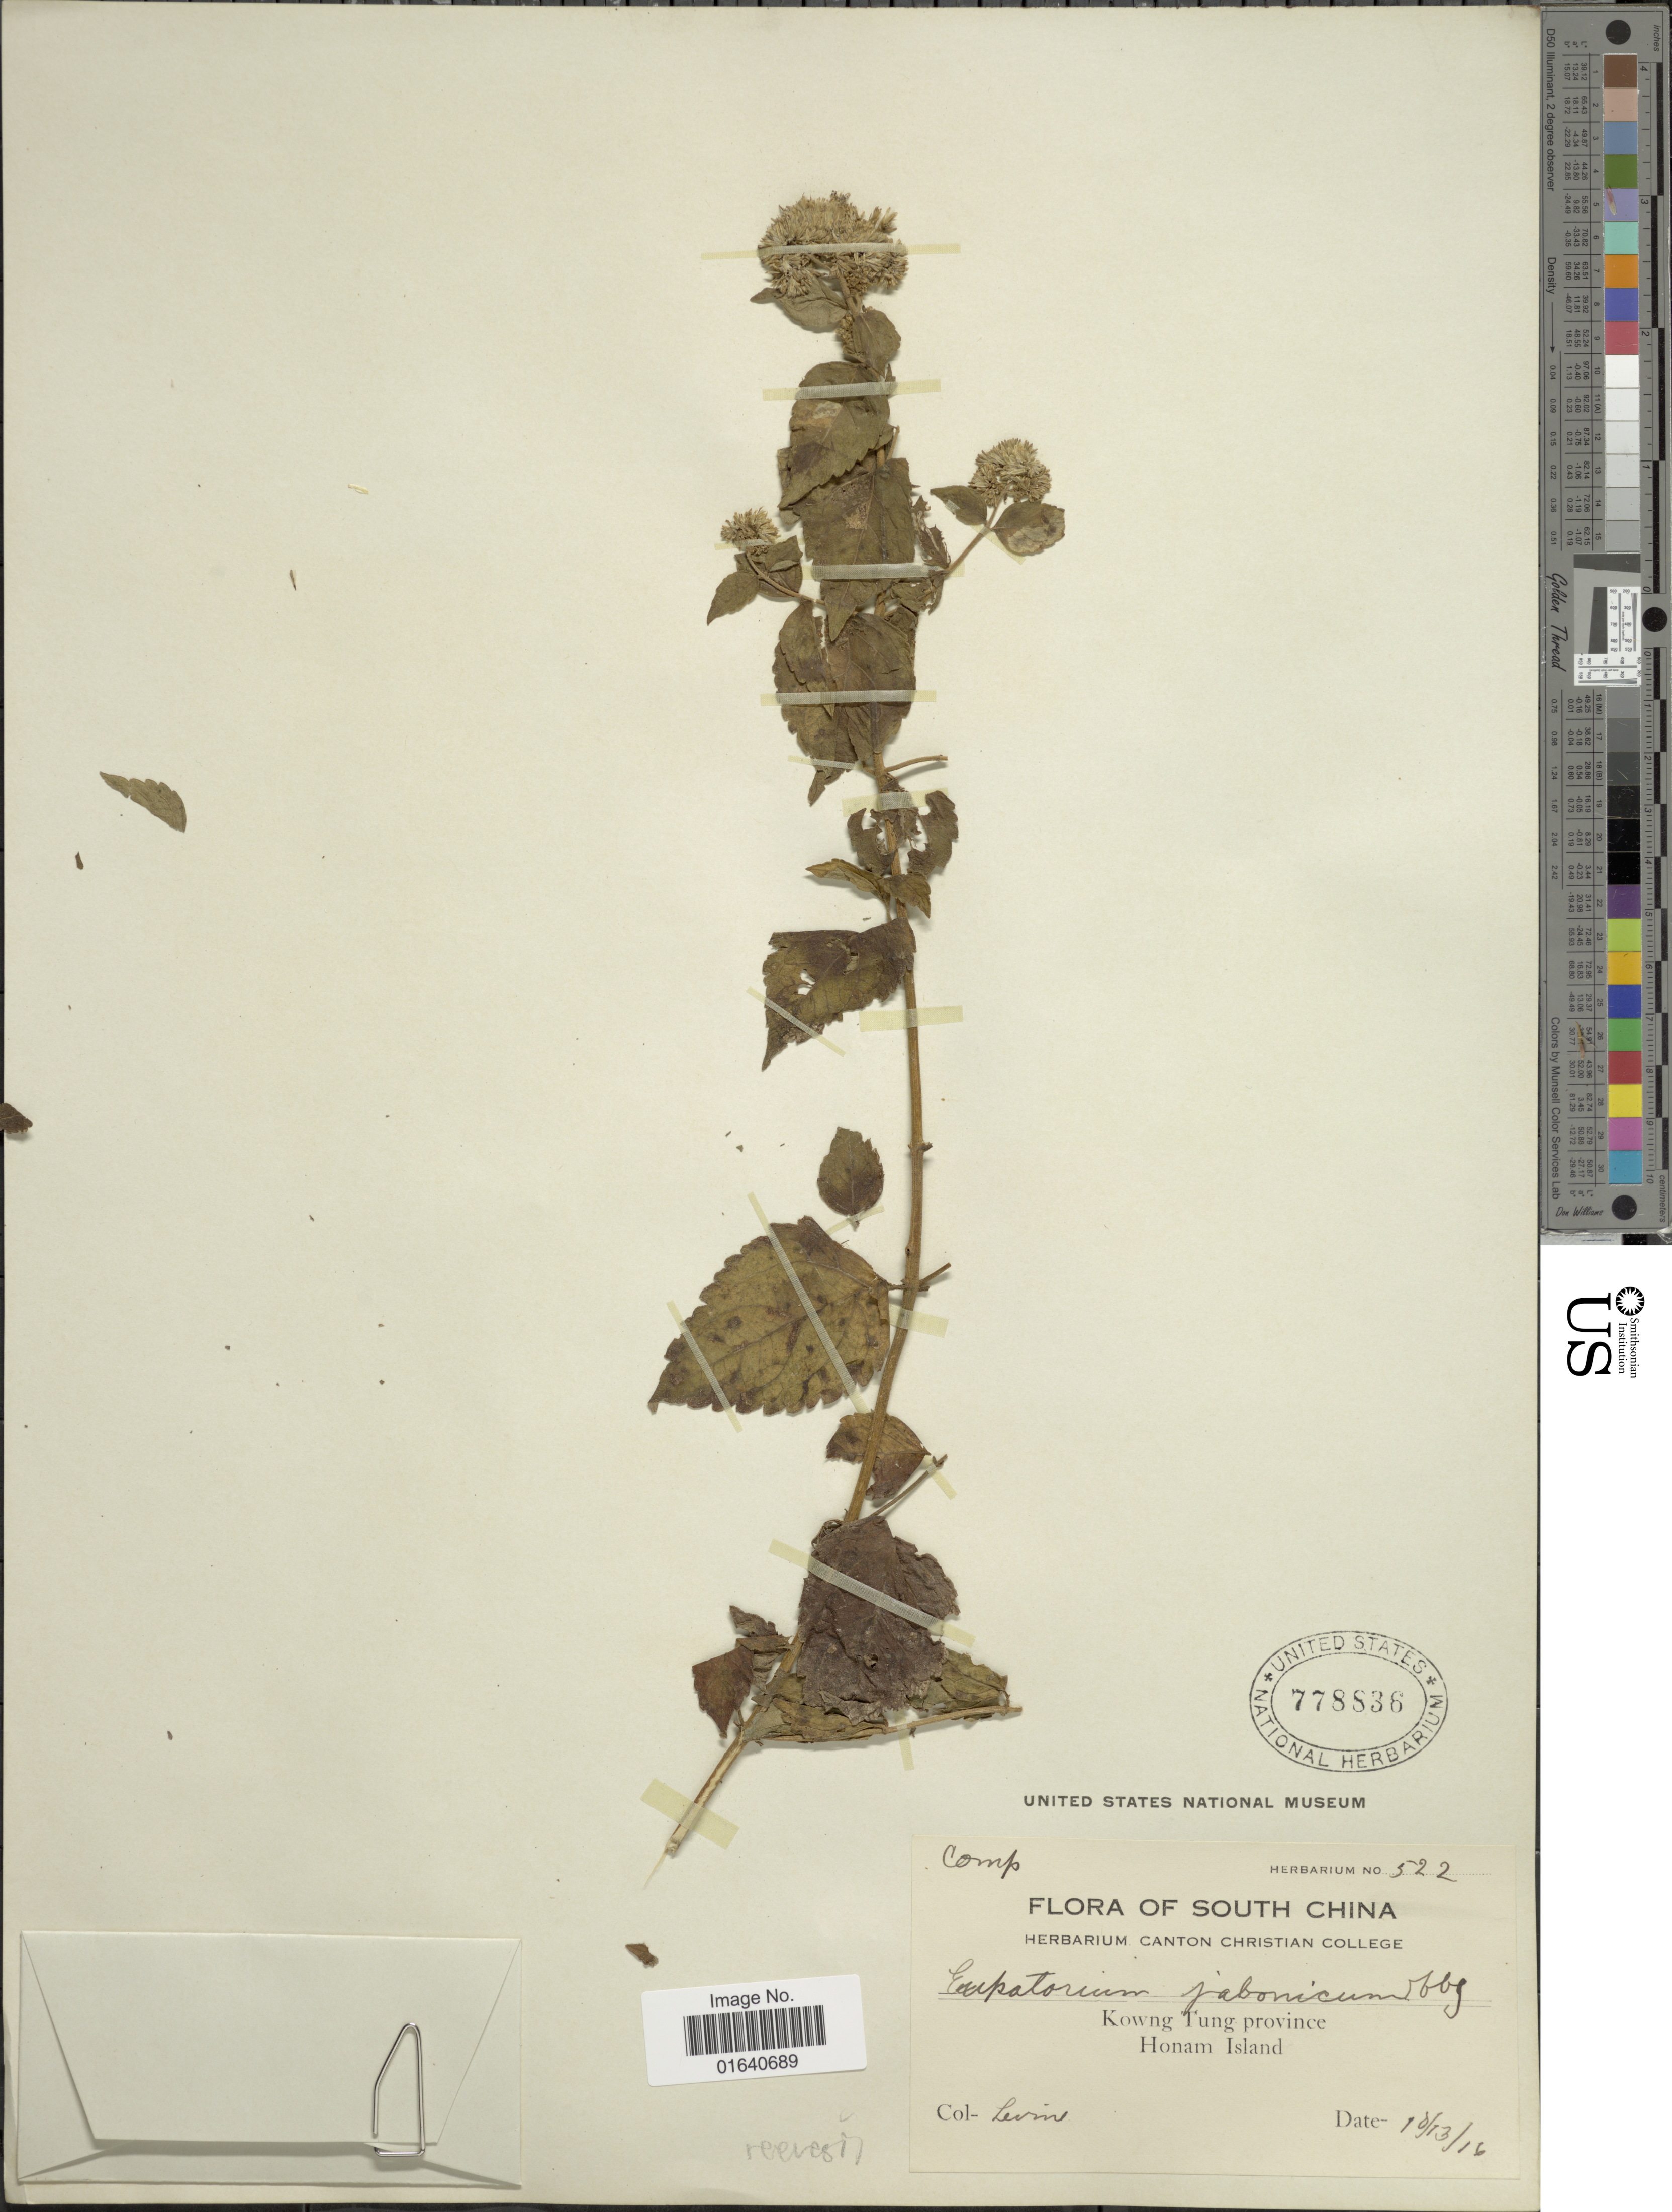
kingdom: Plantae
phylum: Tracheophyta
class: Magnoliopsida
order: Asterales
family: Asteraceae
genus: Eupatorium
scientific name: Eupatorium japonicum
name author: Thunb.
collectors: -. Levine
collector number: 522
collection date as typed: Transcribed d/m/y: 13/10/16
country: China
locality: South China, Kowng Tung province, Honam Island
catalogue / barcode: US 778836